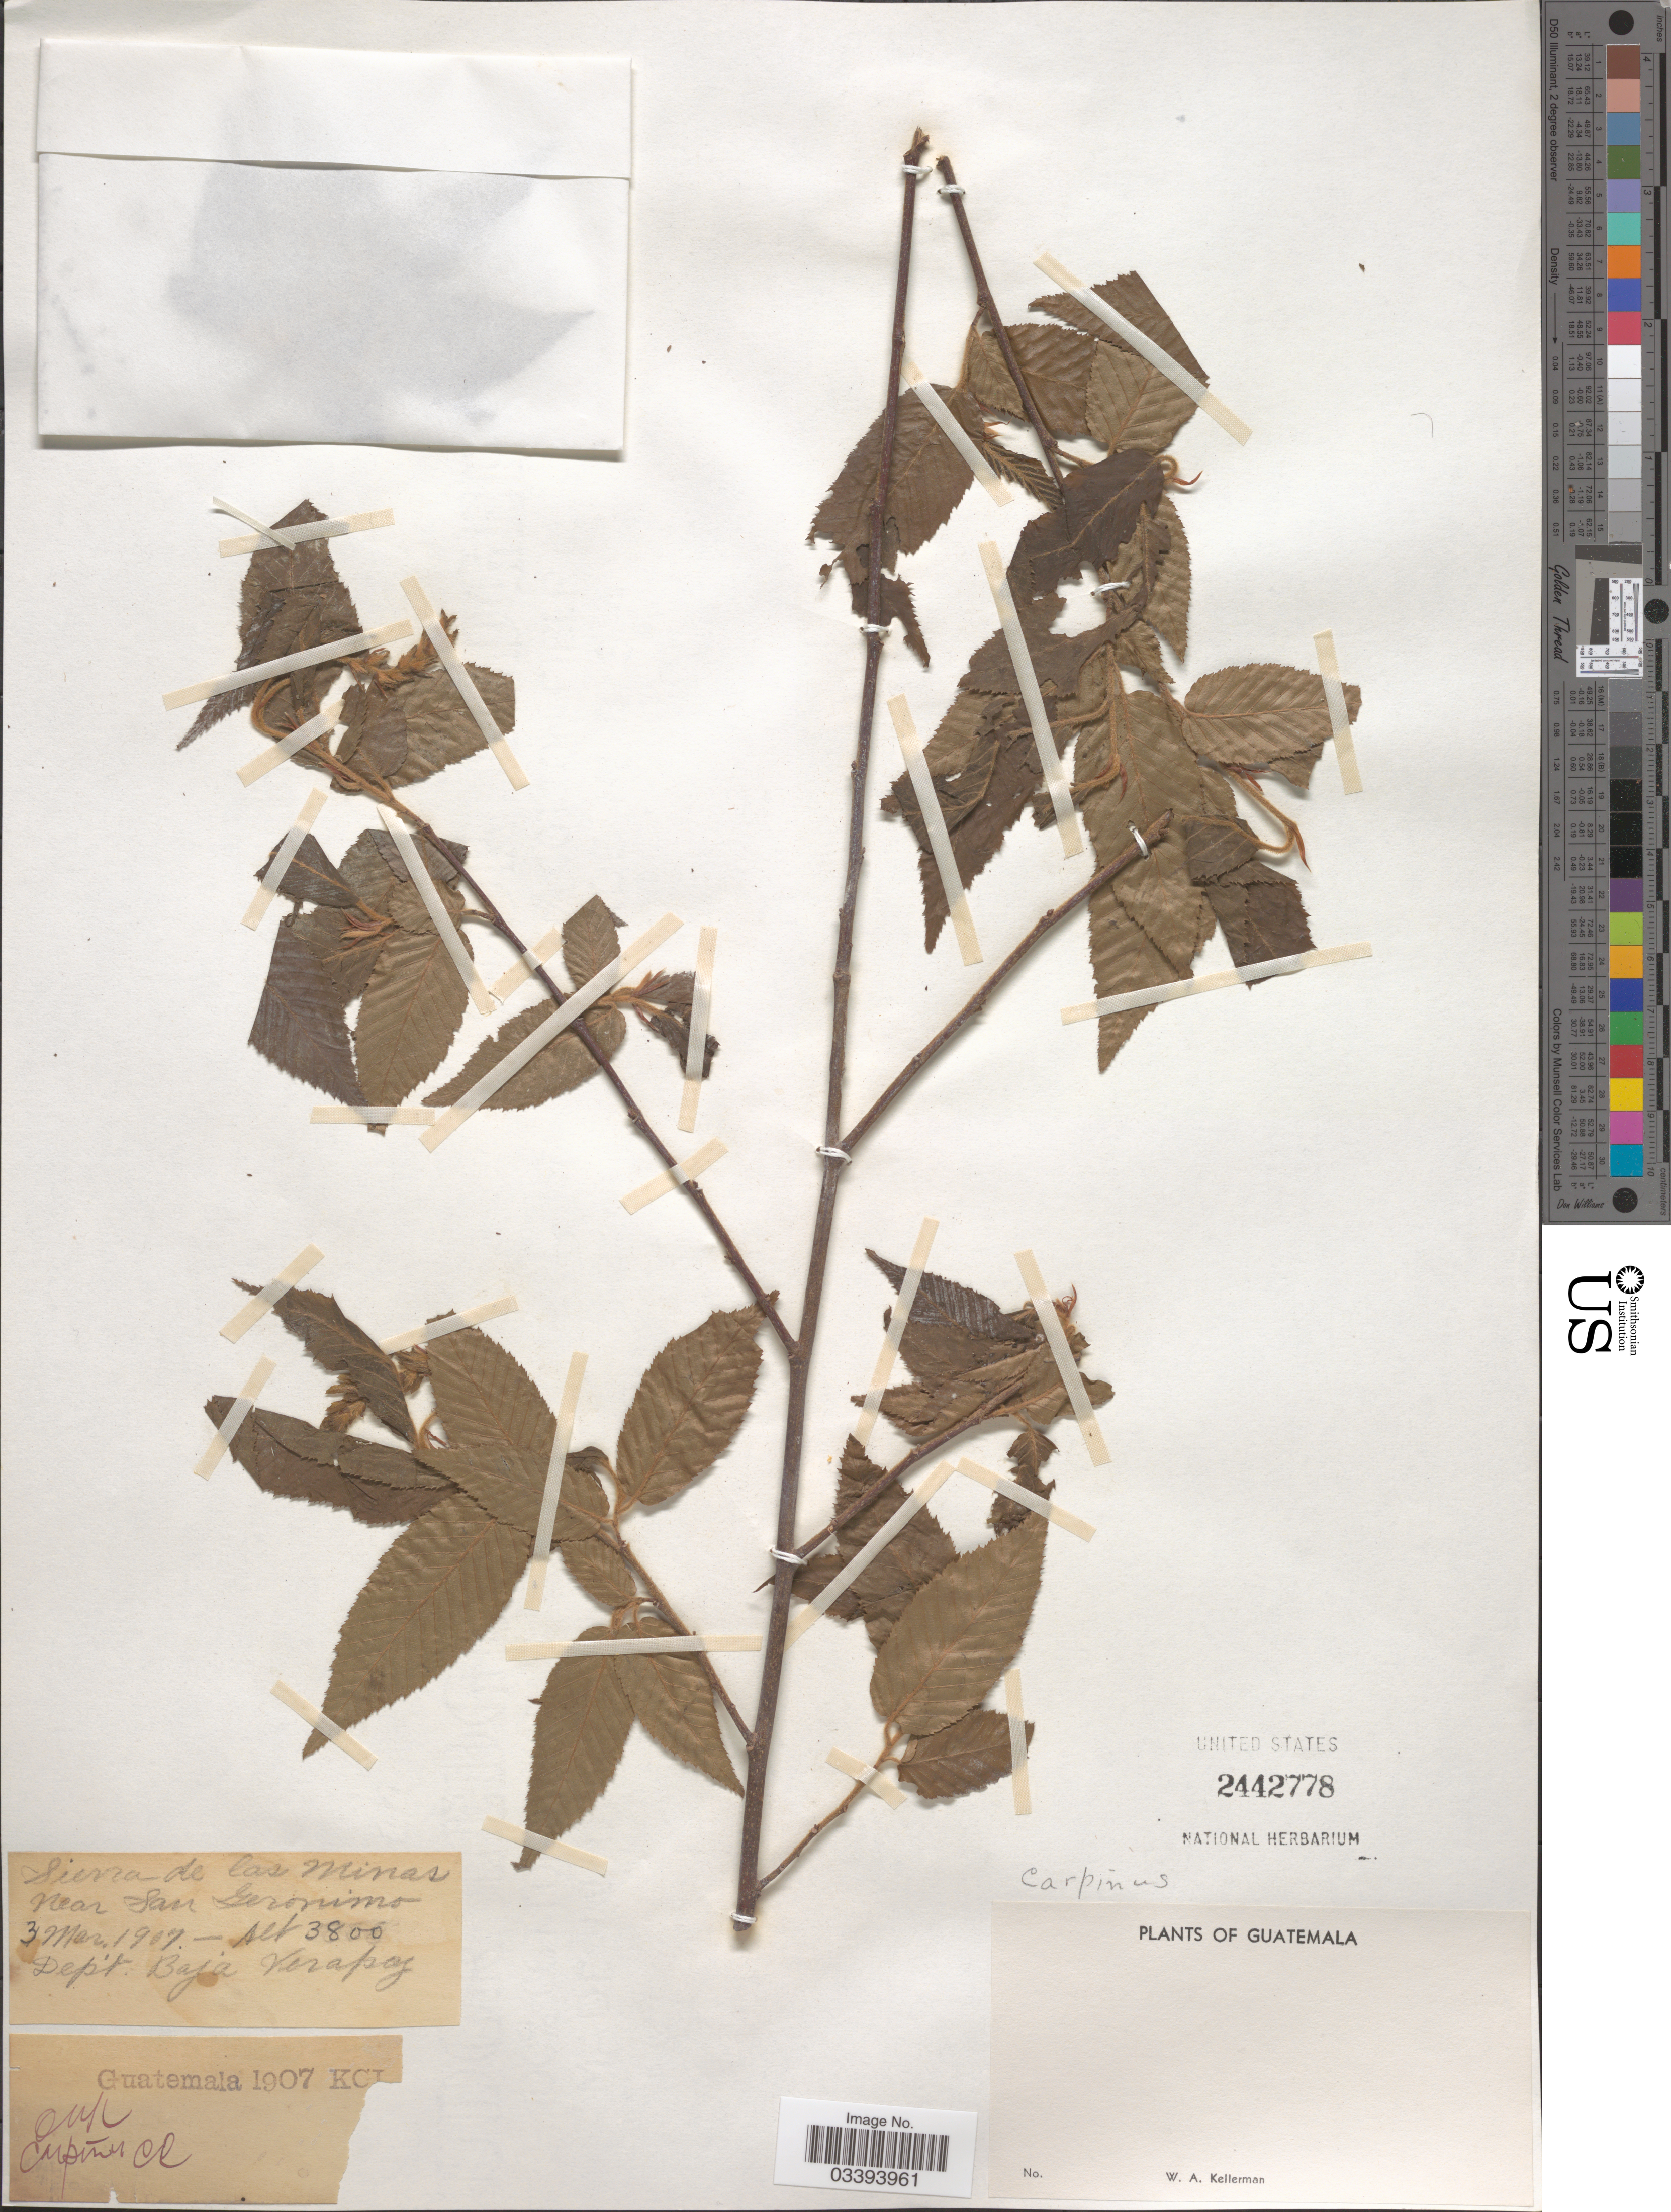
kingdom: Plantae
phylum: Tracheophyta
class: Magnoliopsida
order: Fagales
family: Betulaceae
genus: Carpinus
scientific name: Carpinus caroliniana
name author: Walter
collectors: W. Kellerman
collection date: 1907-03-03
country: Guatemala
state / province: Baja Verapaz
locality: Sierra de las Minas. Near San Geronimo. Dept. Baja Verapaz.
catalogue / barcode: US 2442778